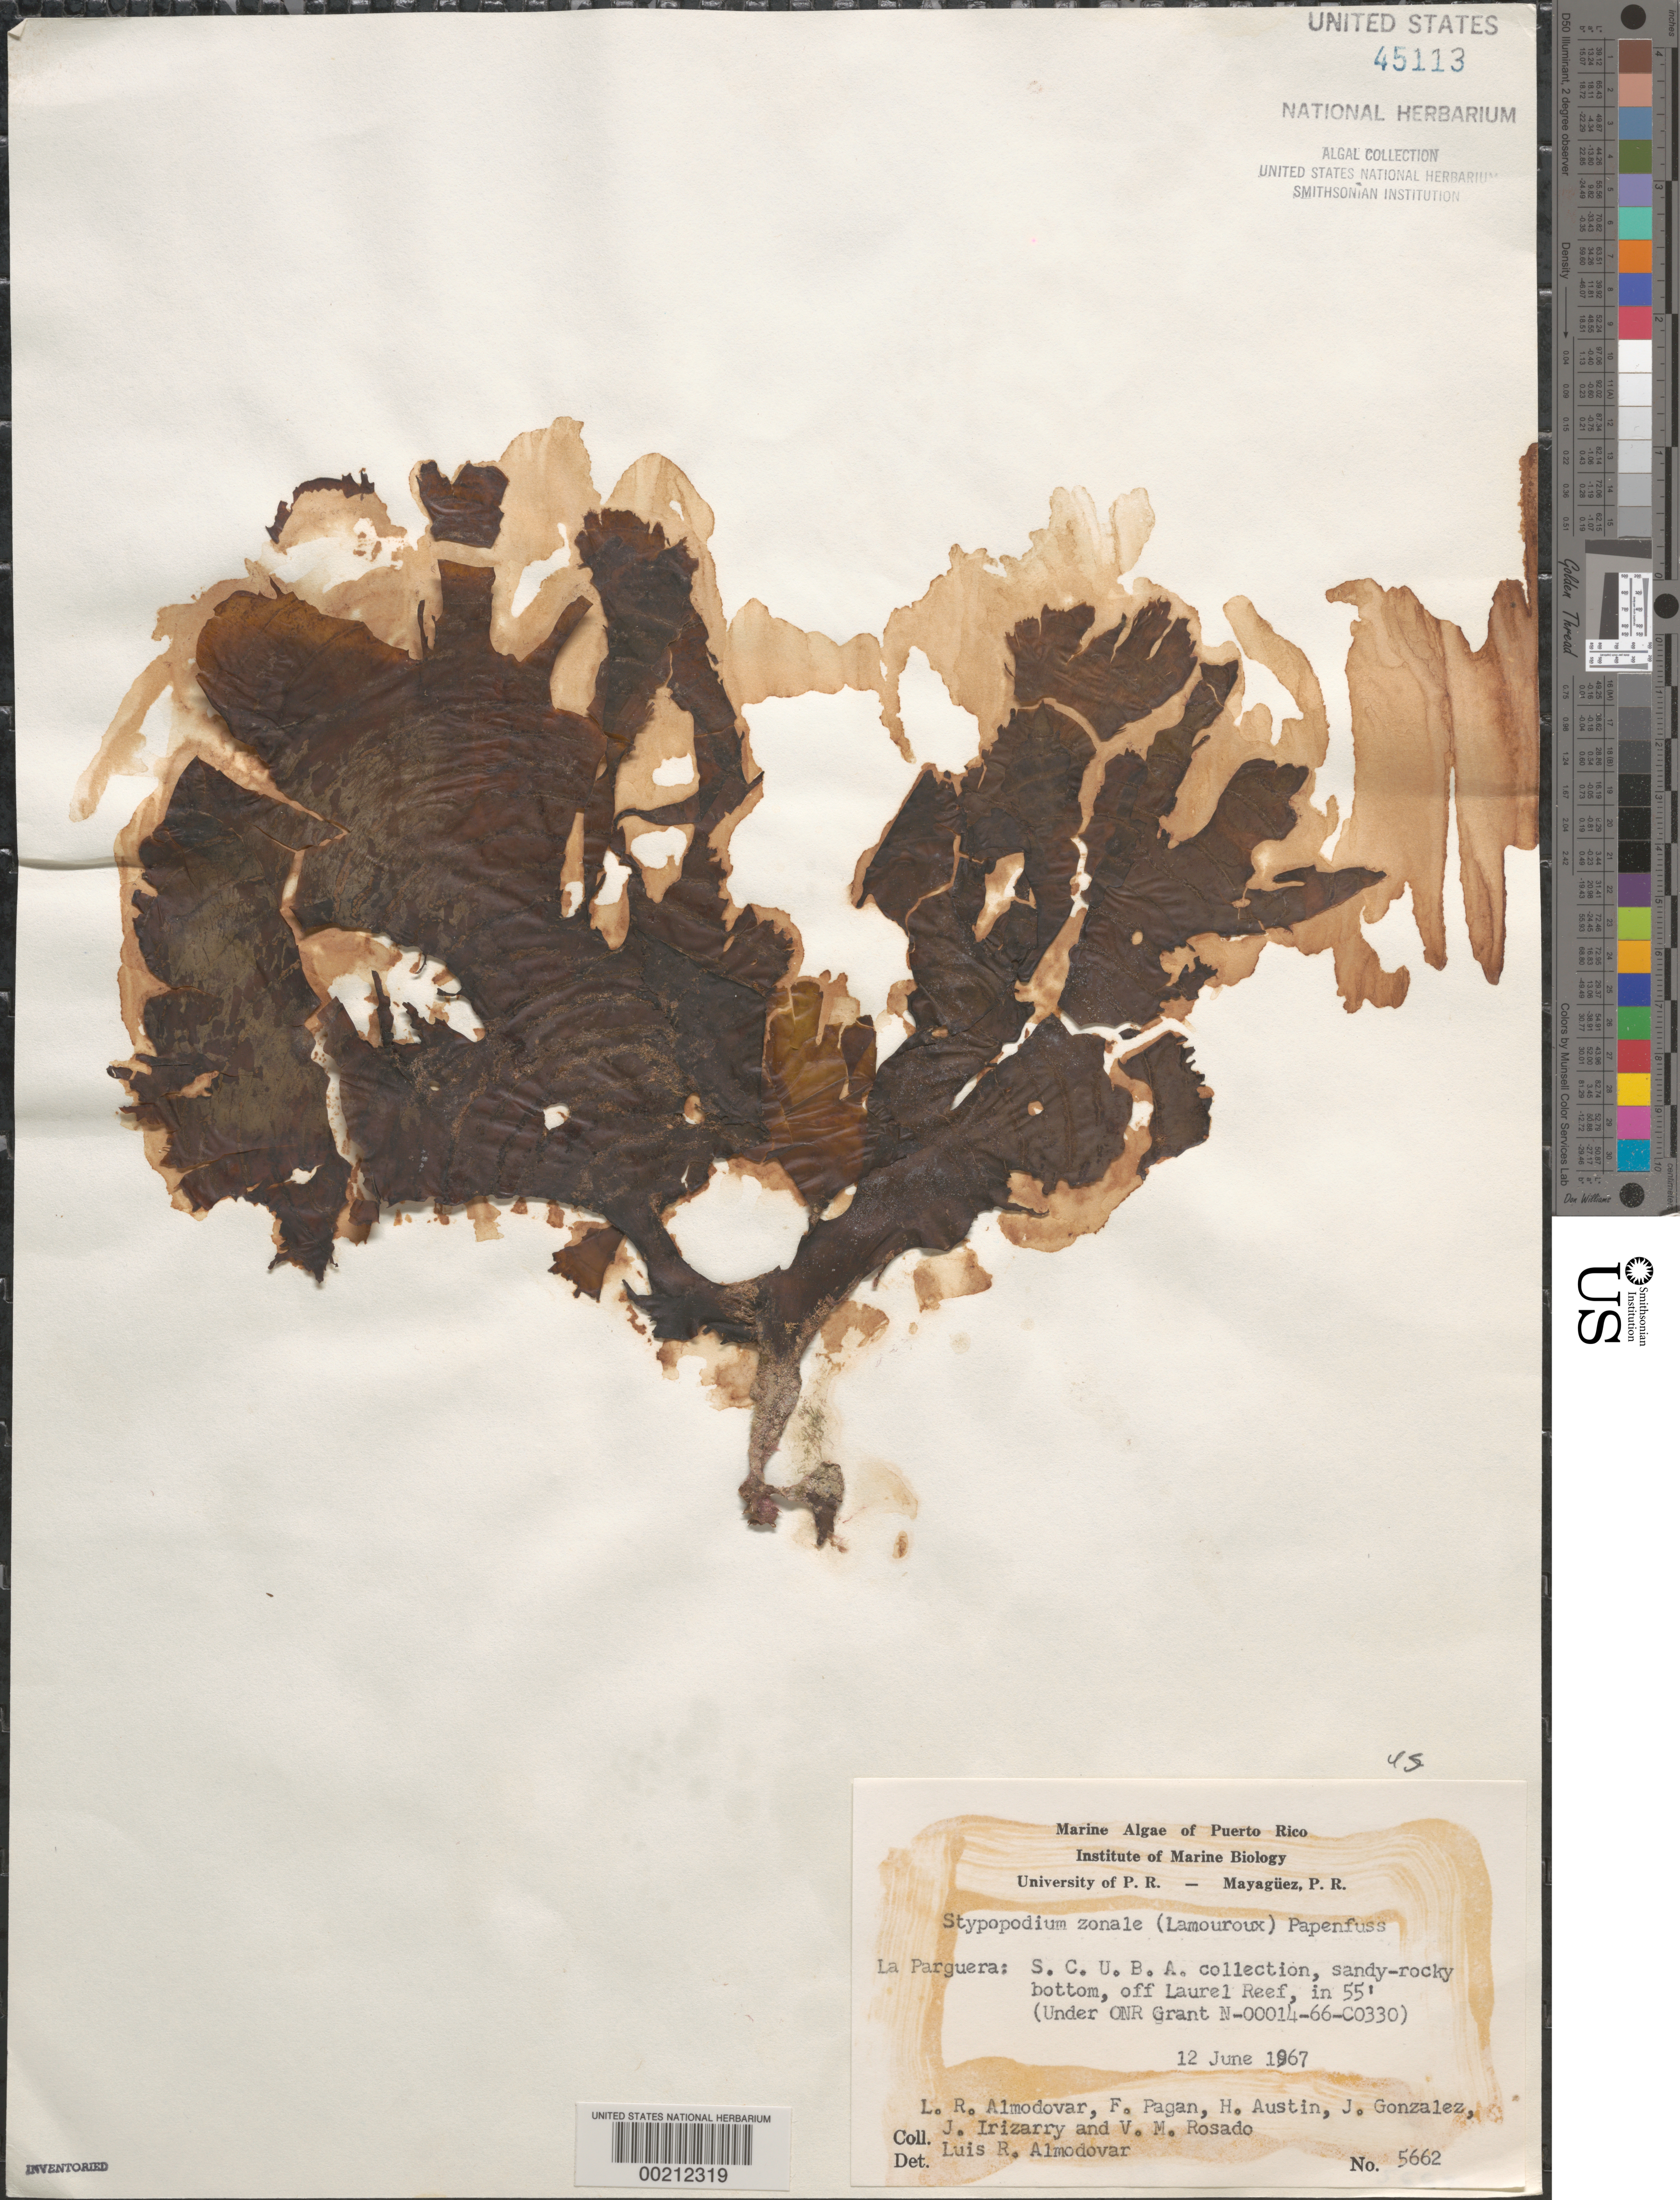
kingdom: Chromista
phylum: Ochrophyta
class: Phaeophyceae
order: Dictyotales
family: Dictyotaceae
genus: Stypopodium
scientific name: Stypopodium zonale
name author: (J.V.Lamouroux) Papenf.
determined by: Almodovar, L. R.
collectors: L. Almodovar, F. Pagan, H. Austin, J. Gonzalez, J. Irizarry & V. Rosado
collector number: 5662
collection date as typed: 12 Jun 1967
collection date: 1967-06-12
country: Puerto Rico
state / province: Lajas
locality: La Parguera, off Laurel Reef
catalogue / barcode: US 45113